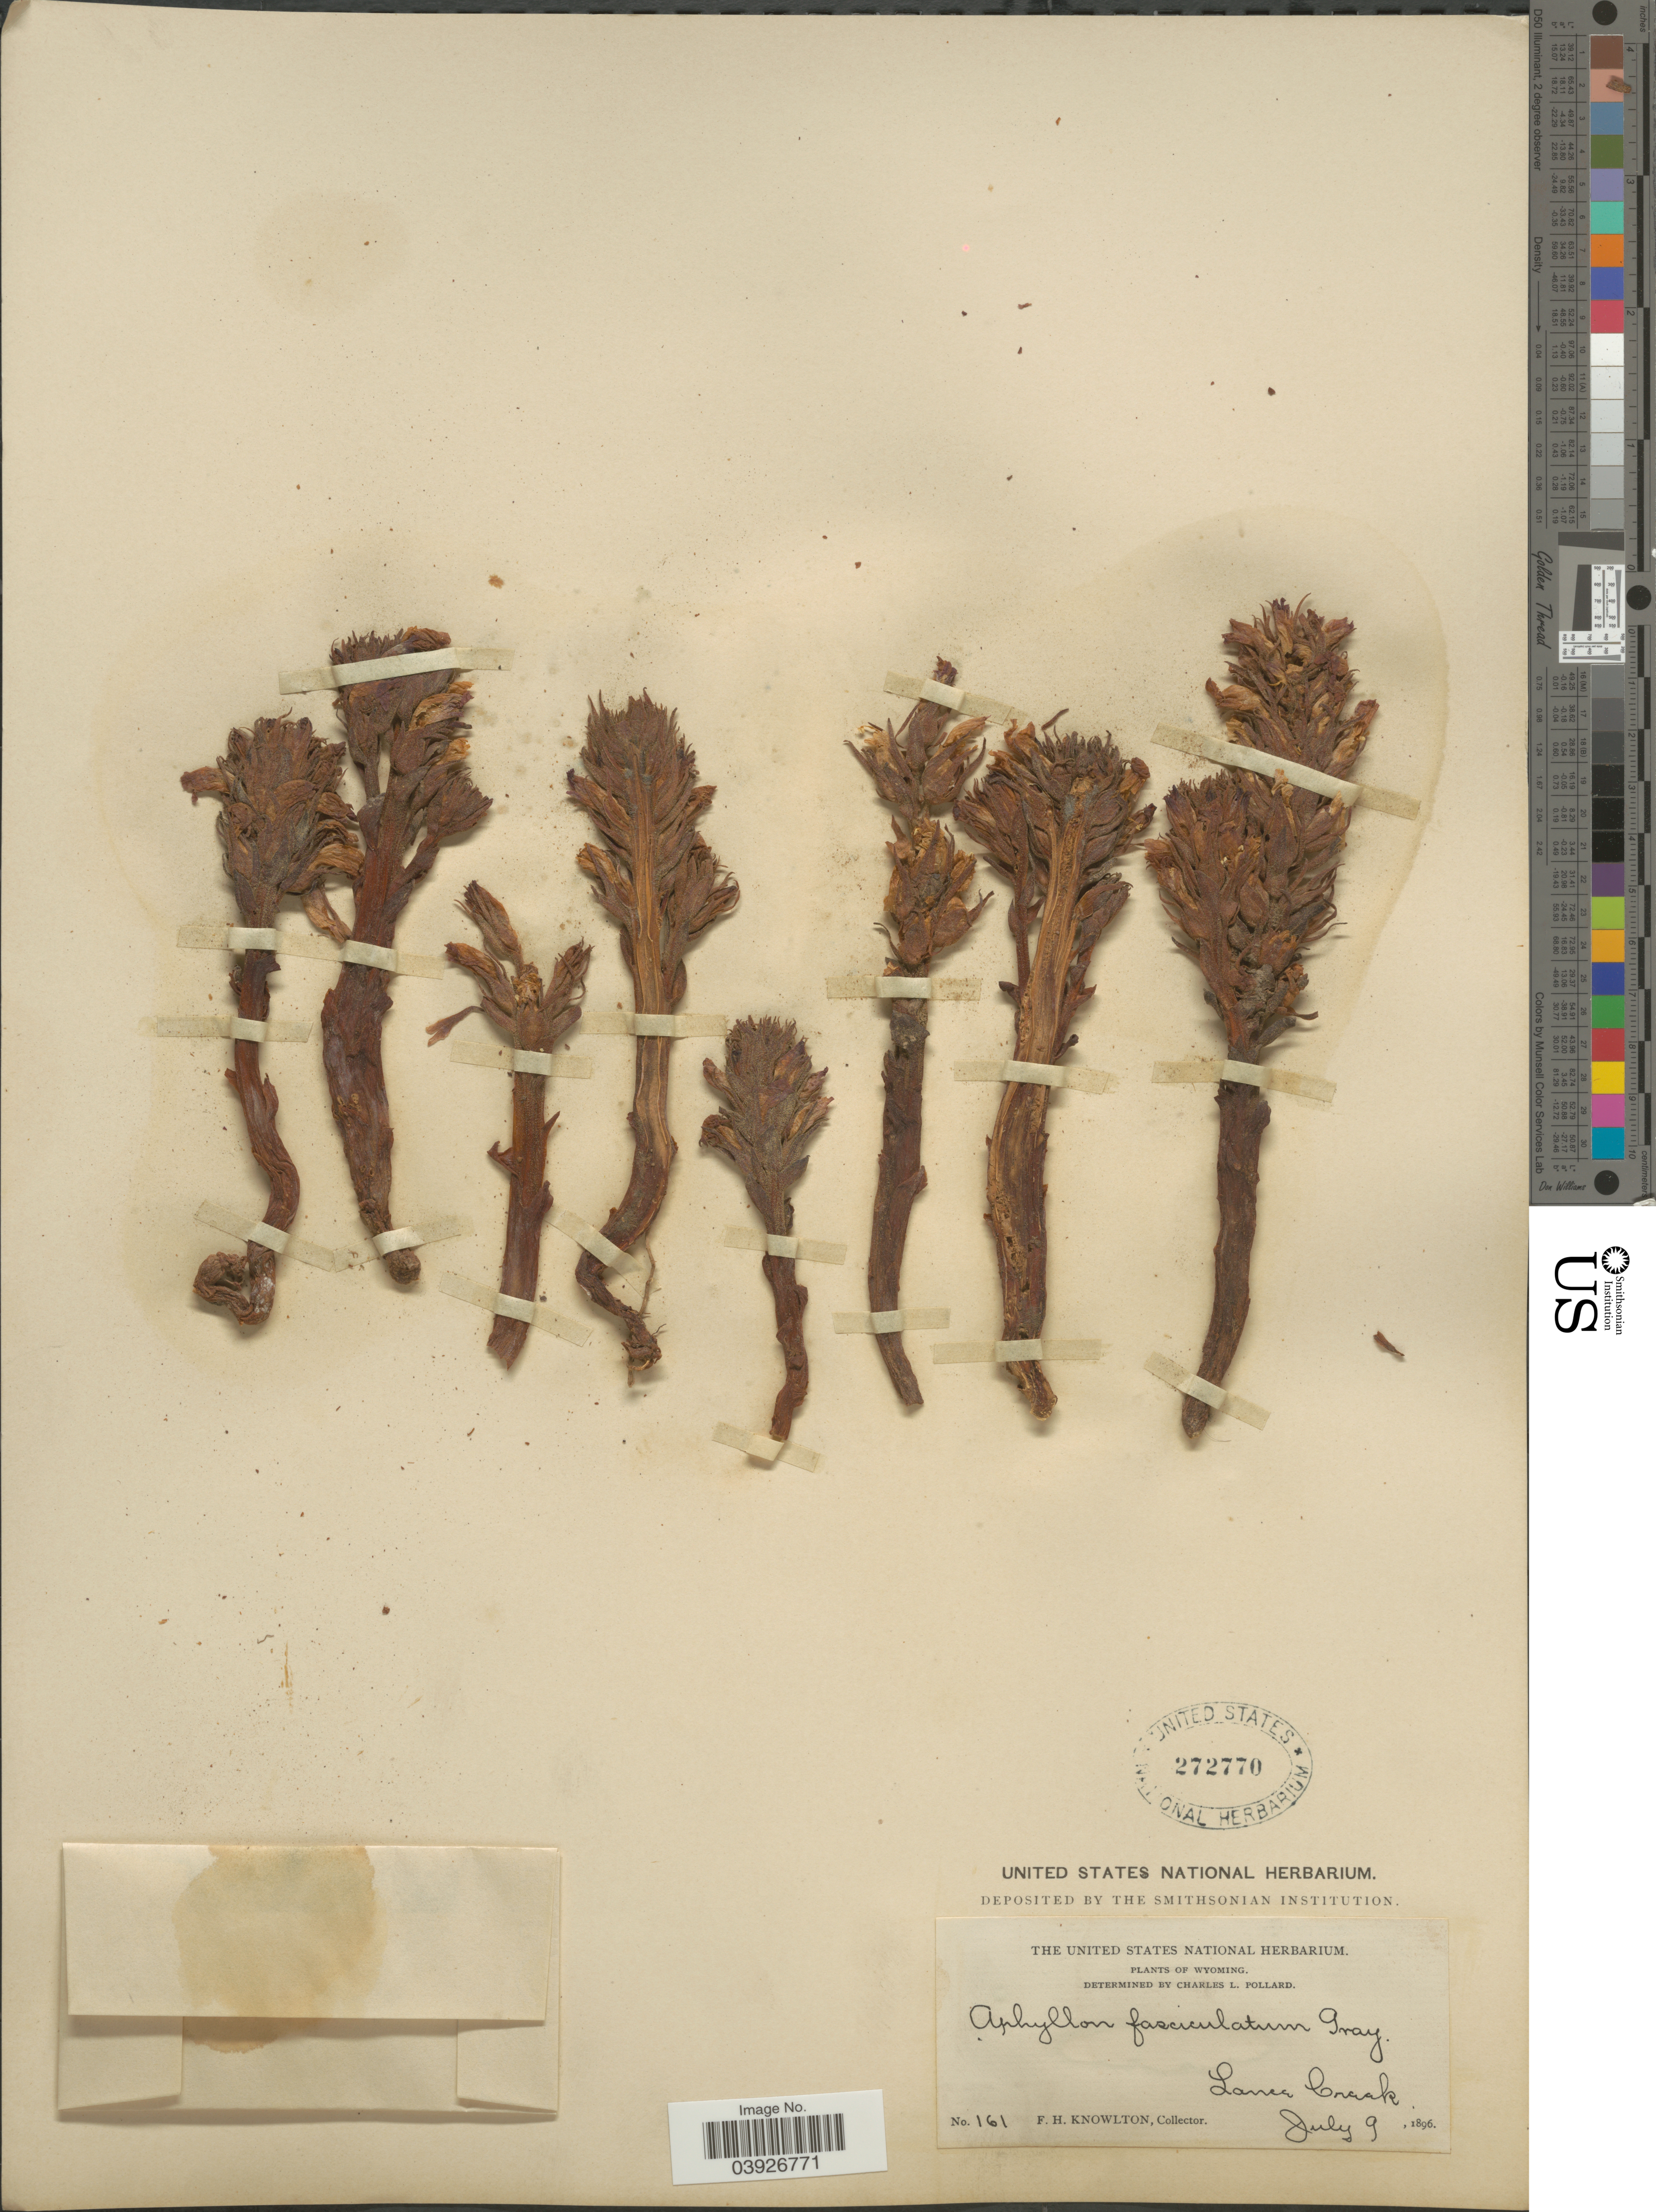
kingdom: Plantae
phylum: Tracheophyta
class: Magnoliopsida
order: Lamiales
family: Orobanchaceae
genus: Aphyllon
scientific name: Aphyllon sp.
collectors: F. H. Knowlton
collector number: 161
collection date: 1896-07-09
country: United States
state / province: Wyoming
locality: Lance Creek.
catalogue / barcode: US 272770